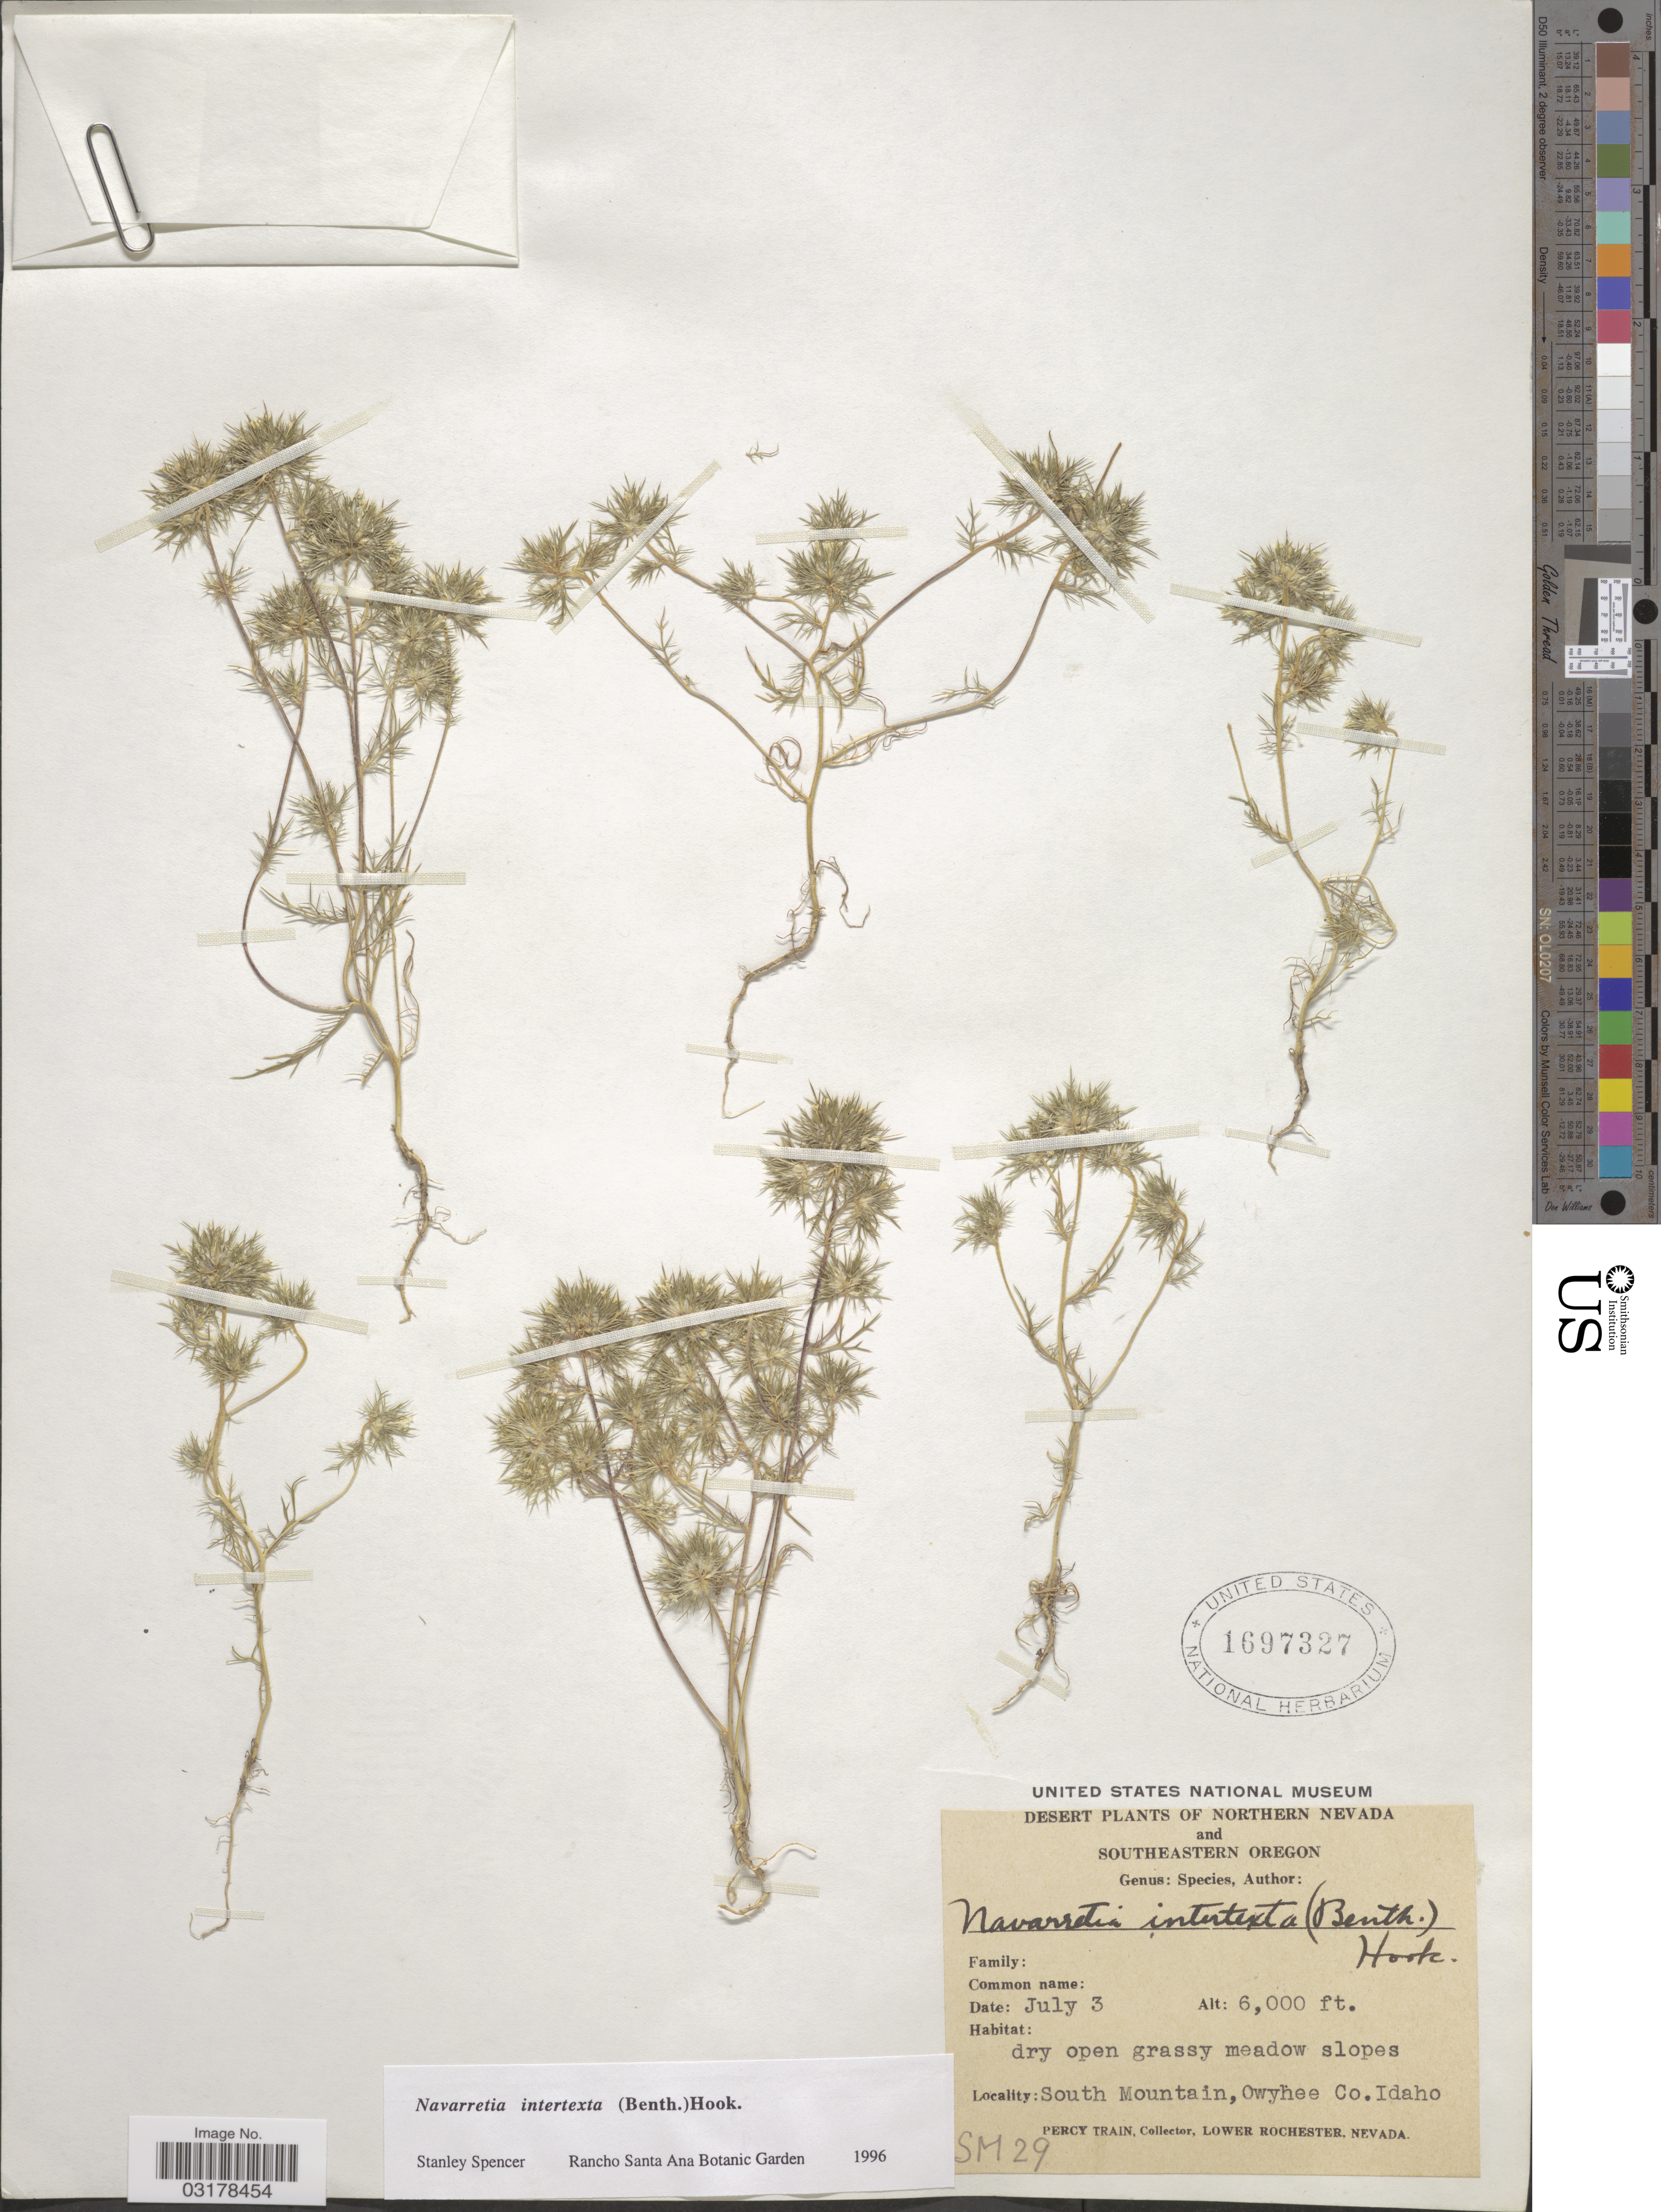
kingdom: Plantae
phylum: Tracheophyta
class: Magnoliopsida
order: Ericales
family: Polemoniaceae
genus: Navarretia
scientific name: Navarretia intertexta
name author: (Benth.) Hook.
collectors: P. Train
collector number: SM29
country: United States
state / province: Idaho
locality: South Mountain, Owyhee Co.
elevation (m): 1829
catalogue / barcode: US 1697327